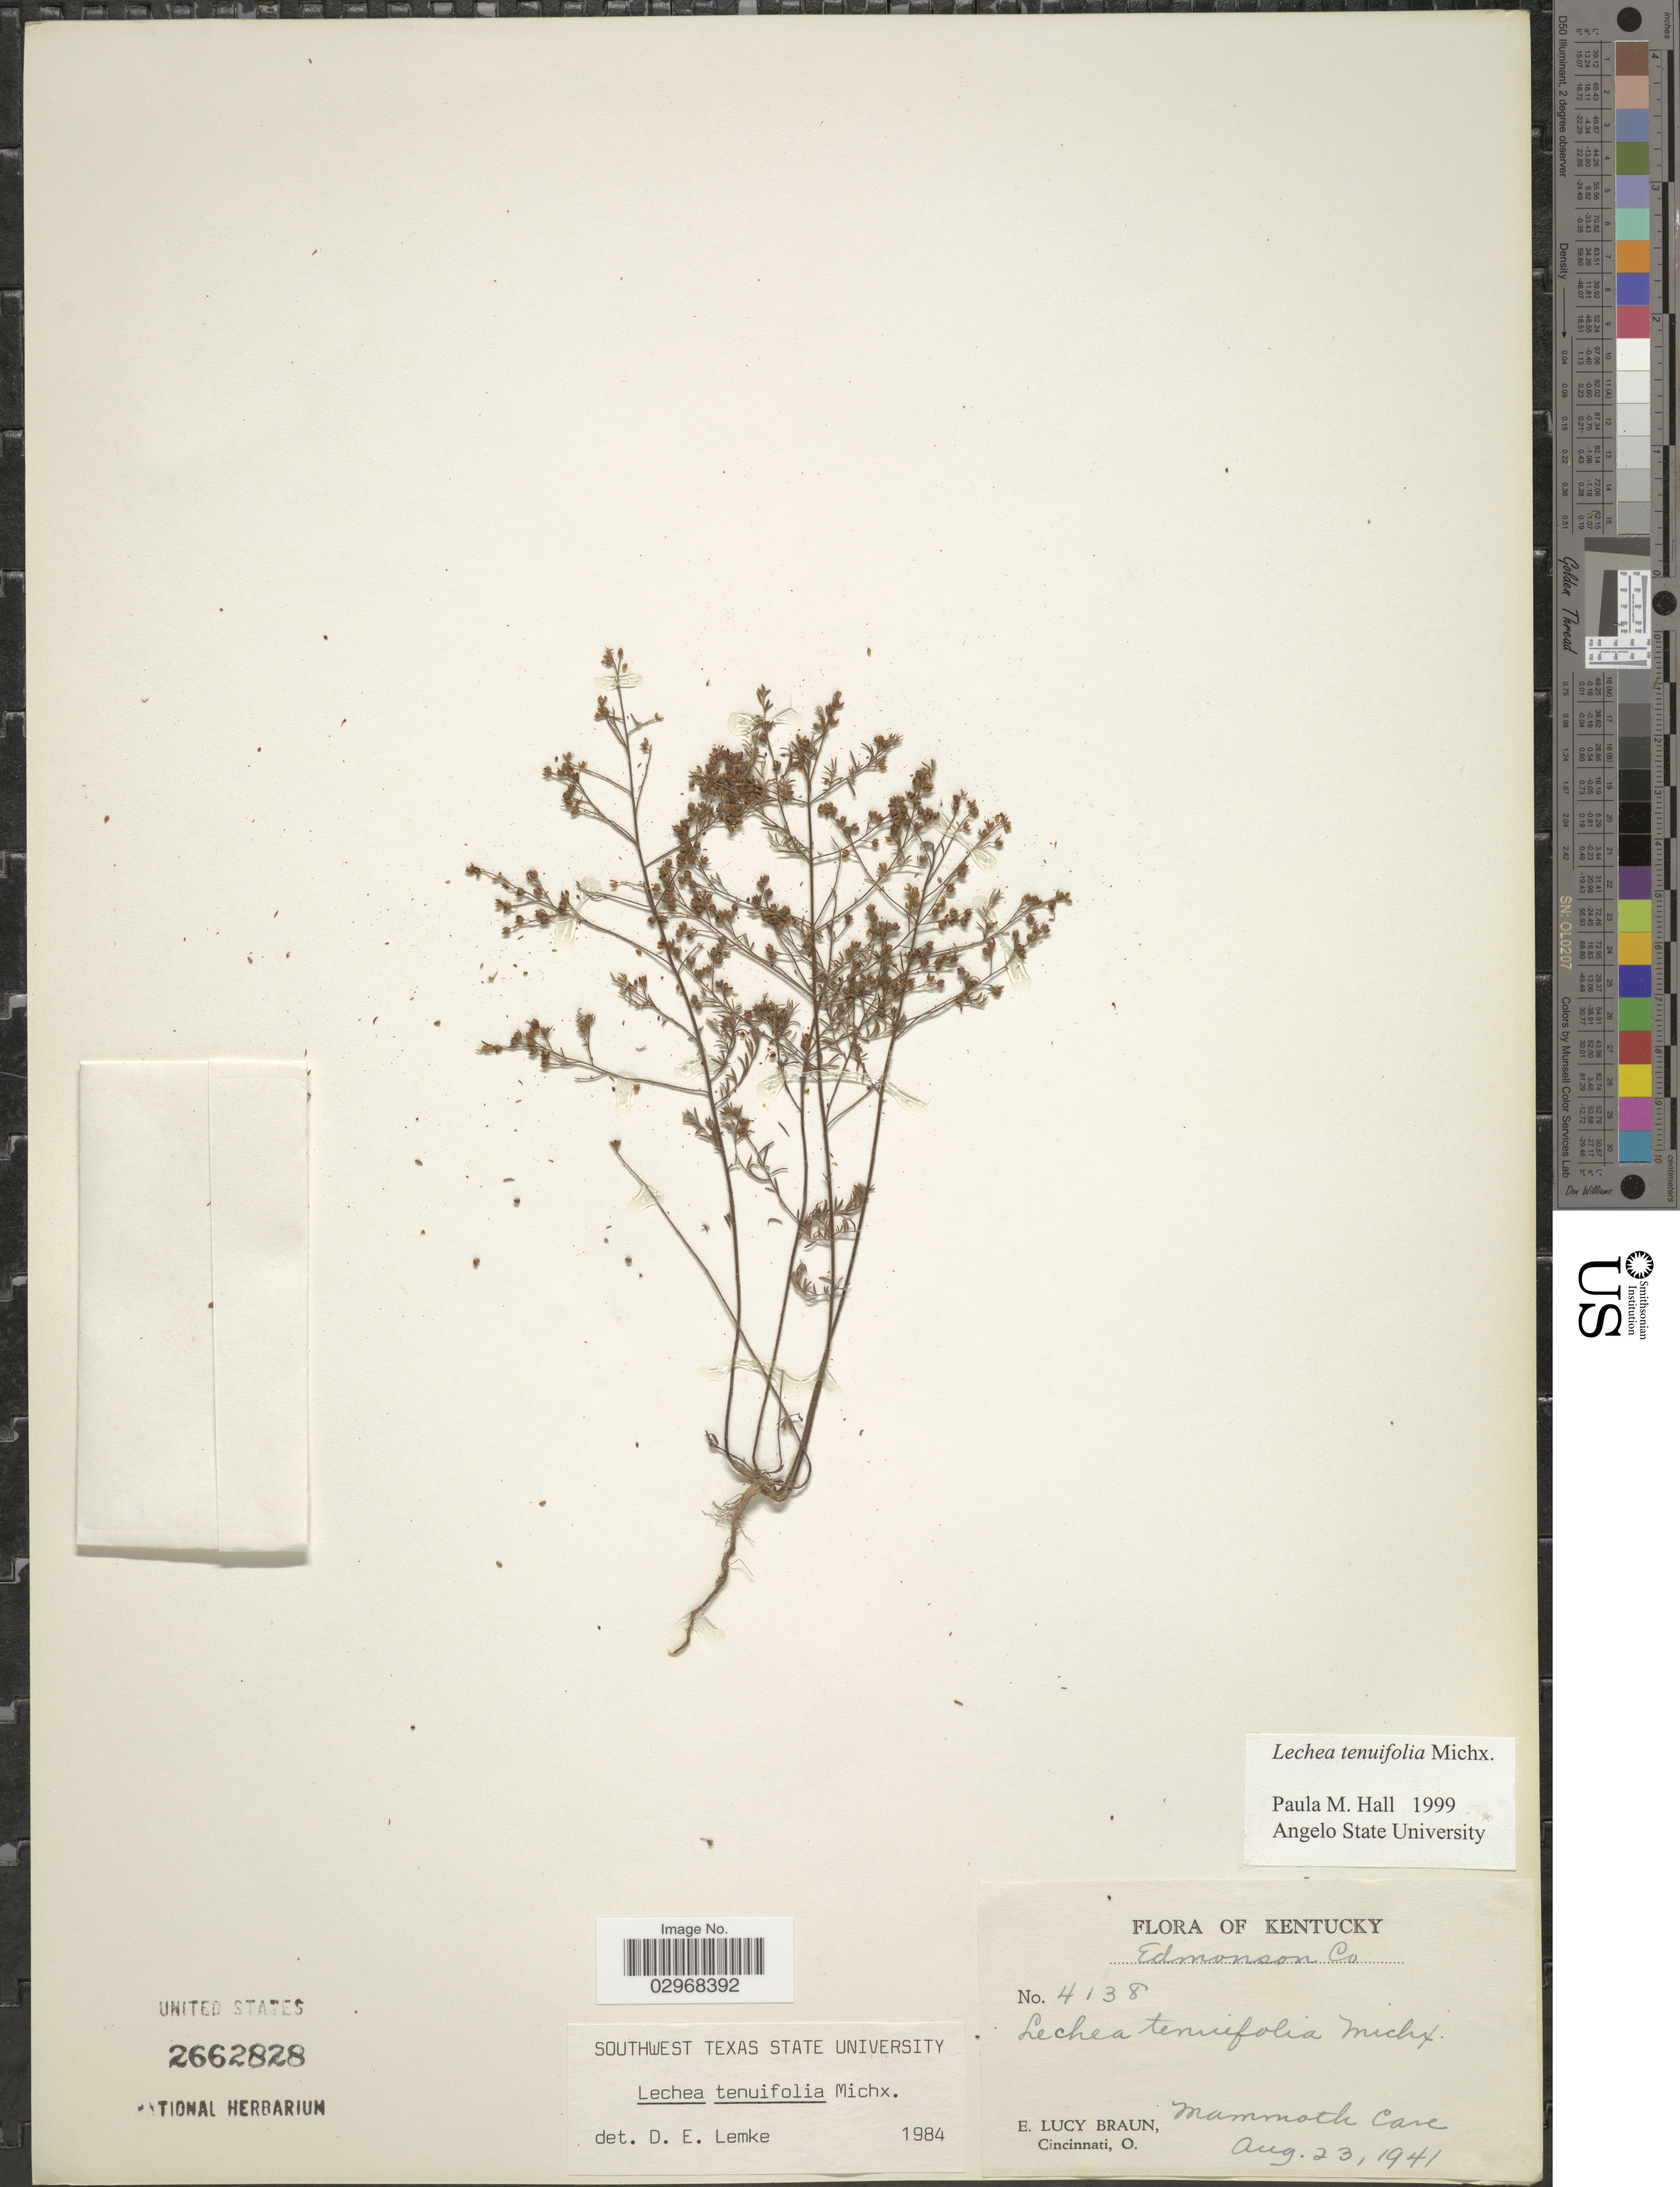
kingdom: Plantae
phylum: Tracheophyta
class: Magnoliopsida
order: Malvales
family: Cistaceae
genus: Lechea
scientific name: Lechea tenuifolia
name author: Michx.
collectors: E. L. Braun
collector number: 4138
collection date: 1941-08-23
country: United States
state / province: Kentucky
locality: Edmonson Co., Mammoth Cave.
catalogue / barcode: US 2662828